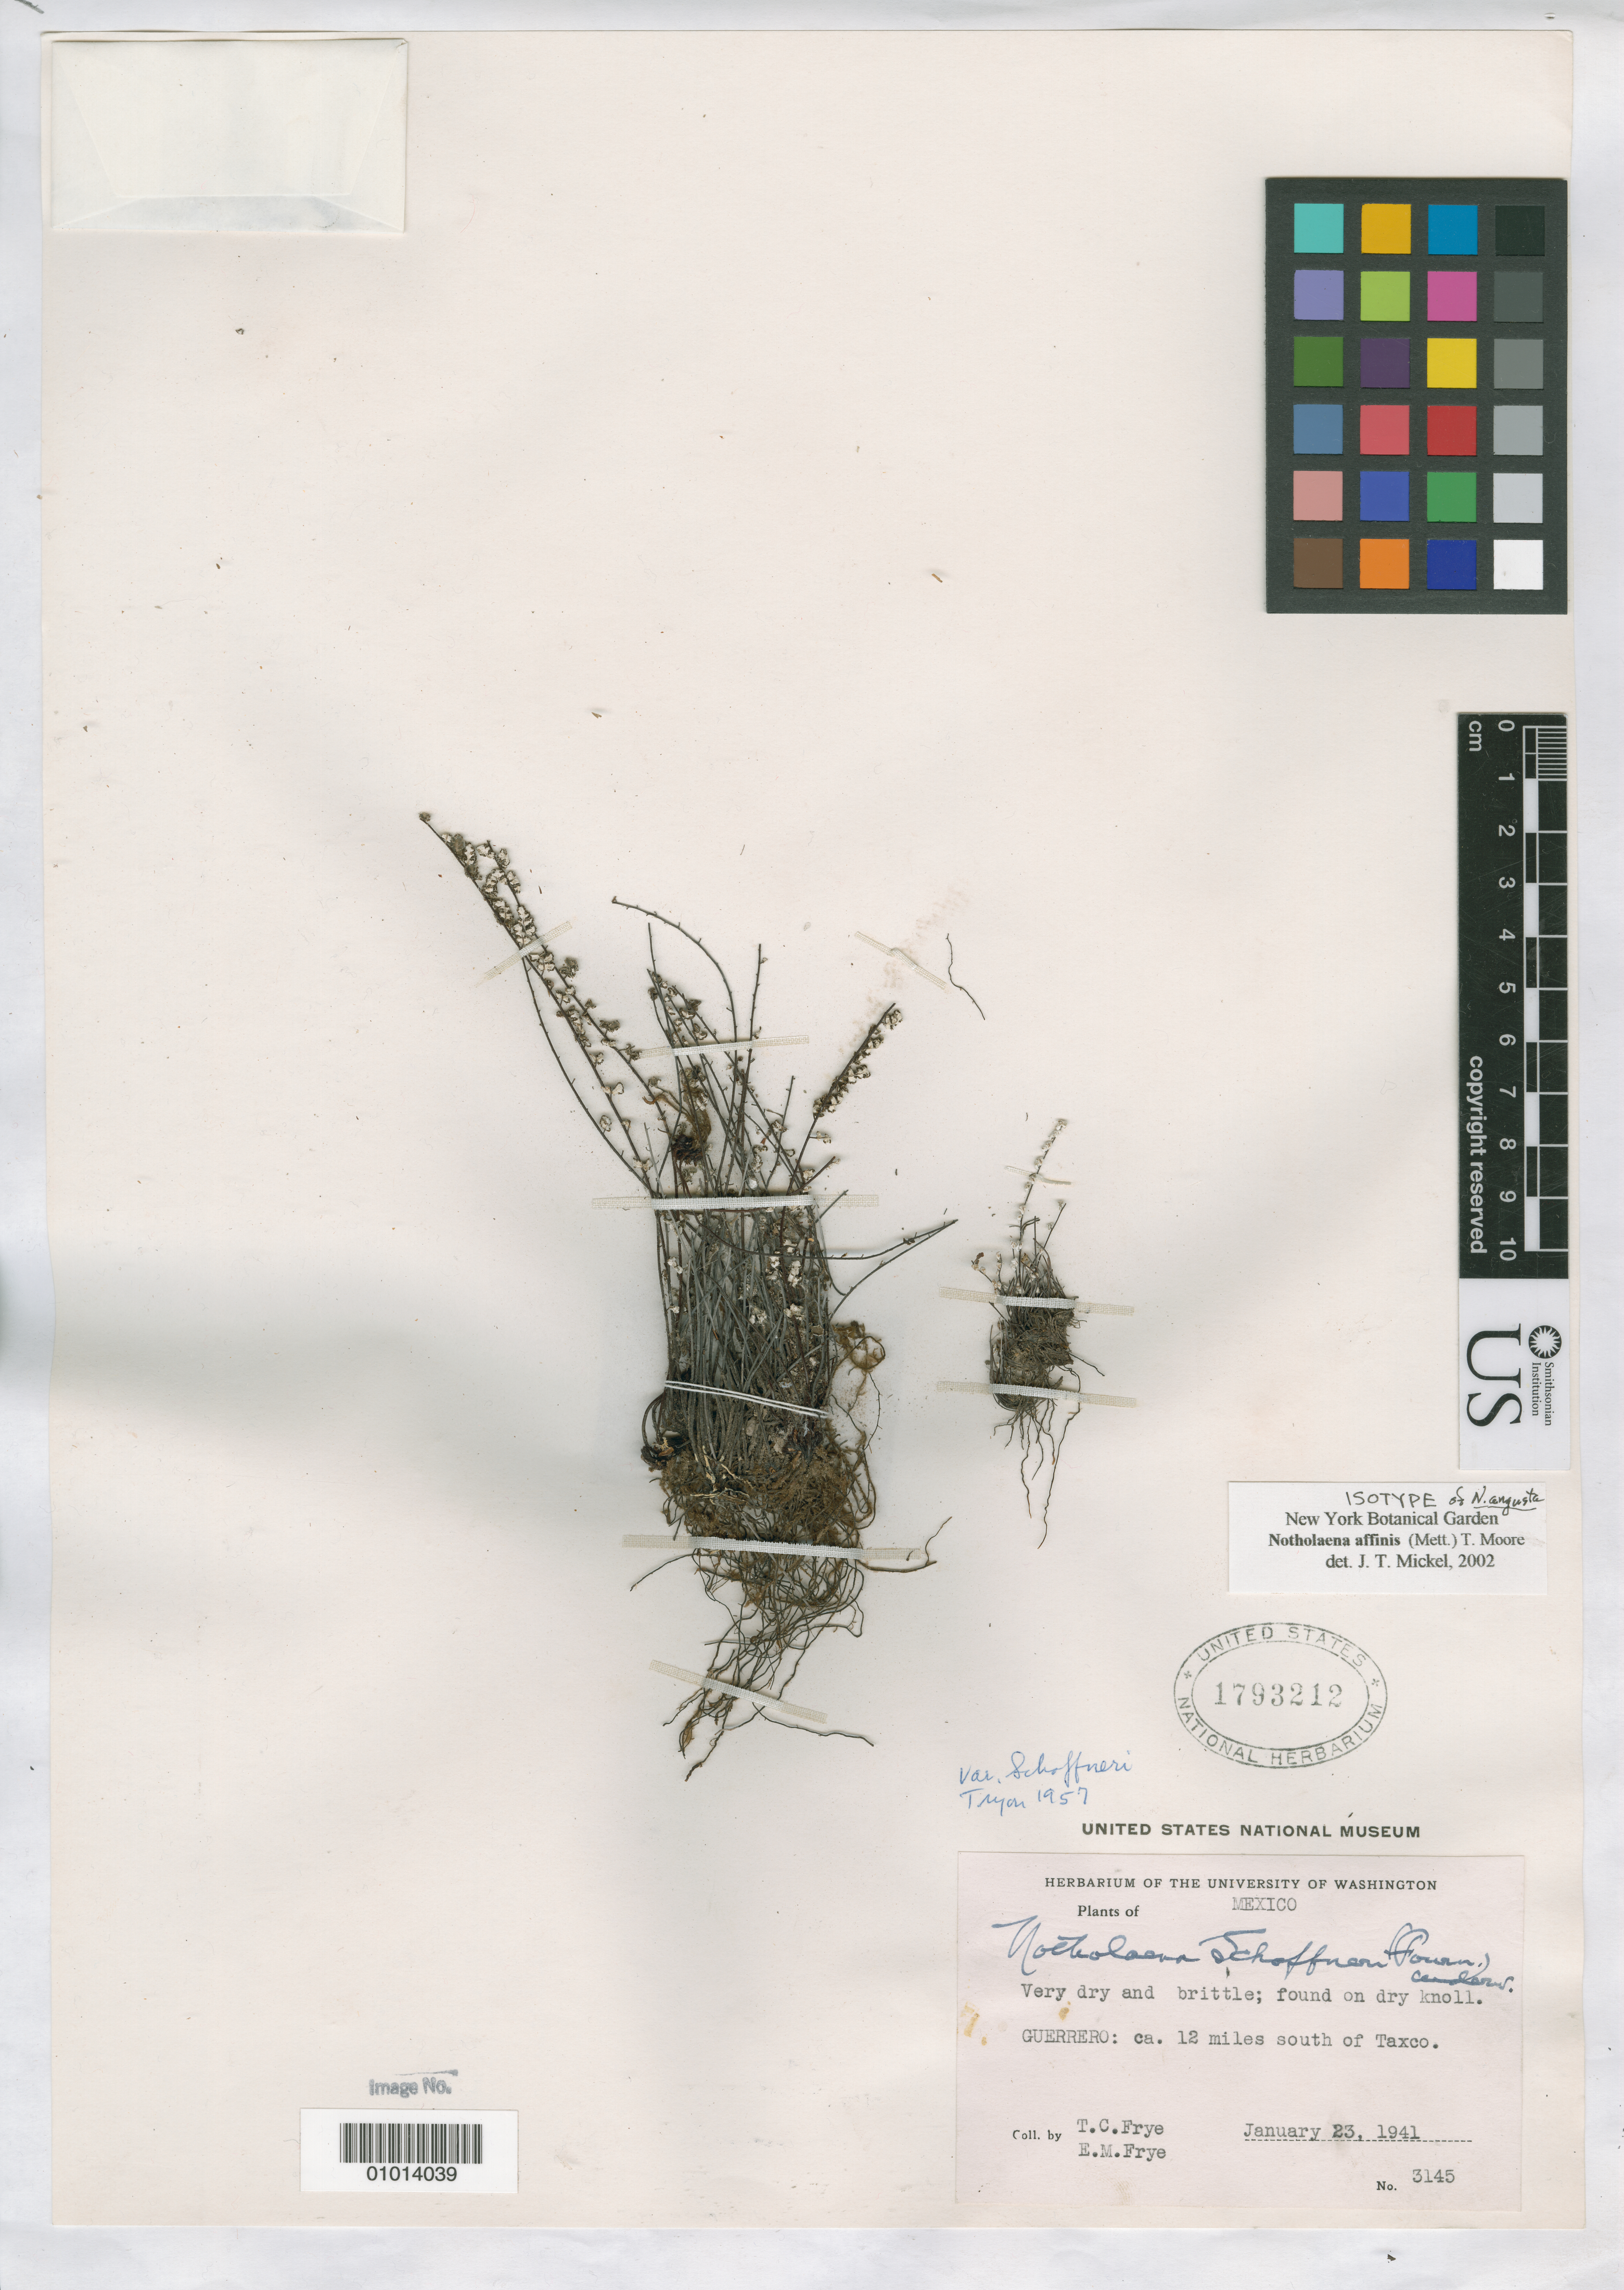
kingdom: Plantae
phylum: Tracheophyta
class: Polypodiopsida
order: Polypodiales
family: Pteridaceae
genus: Notholaena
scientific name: Notholaena angusta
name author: R.M. Tryon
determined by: Mickel, J. T., (NY), New York Botanical Garden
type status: Possible Isotype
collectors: T. C. Frye & E. Frye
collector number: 3145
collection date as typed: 23 Jan 1941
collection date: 1941-01-23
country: Mexico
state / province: Guerrero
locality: ca. 12 miles south of Taxco.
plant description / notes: Annotated by Mickel (2002) as isotype. Same collection number & date holotype, but locality does not match.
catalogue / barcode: US 1793212